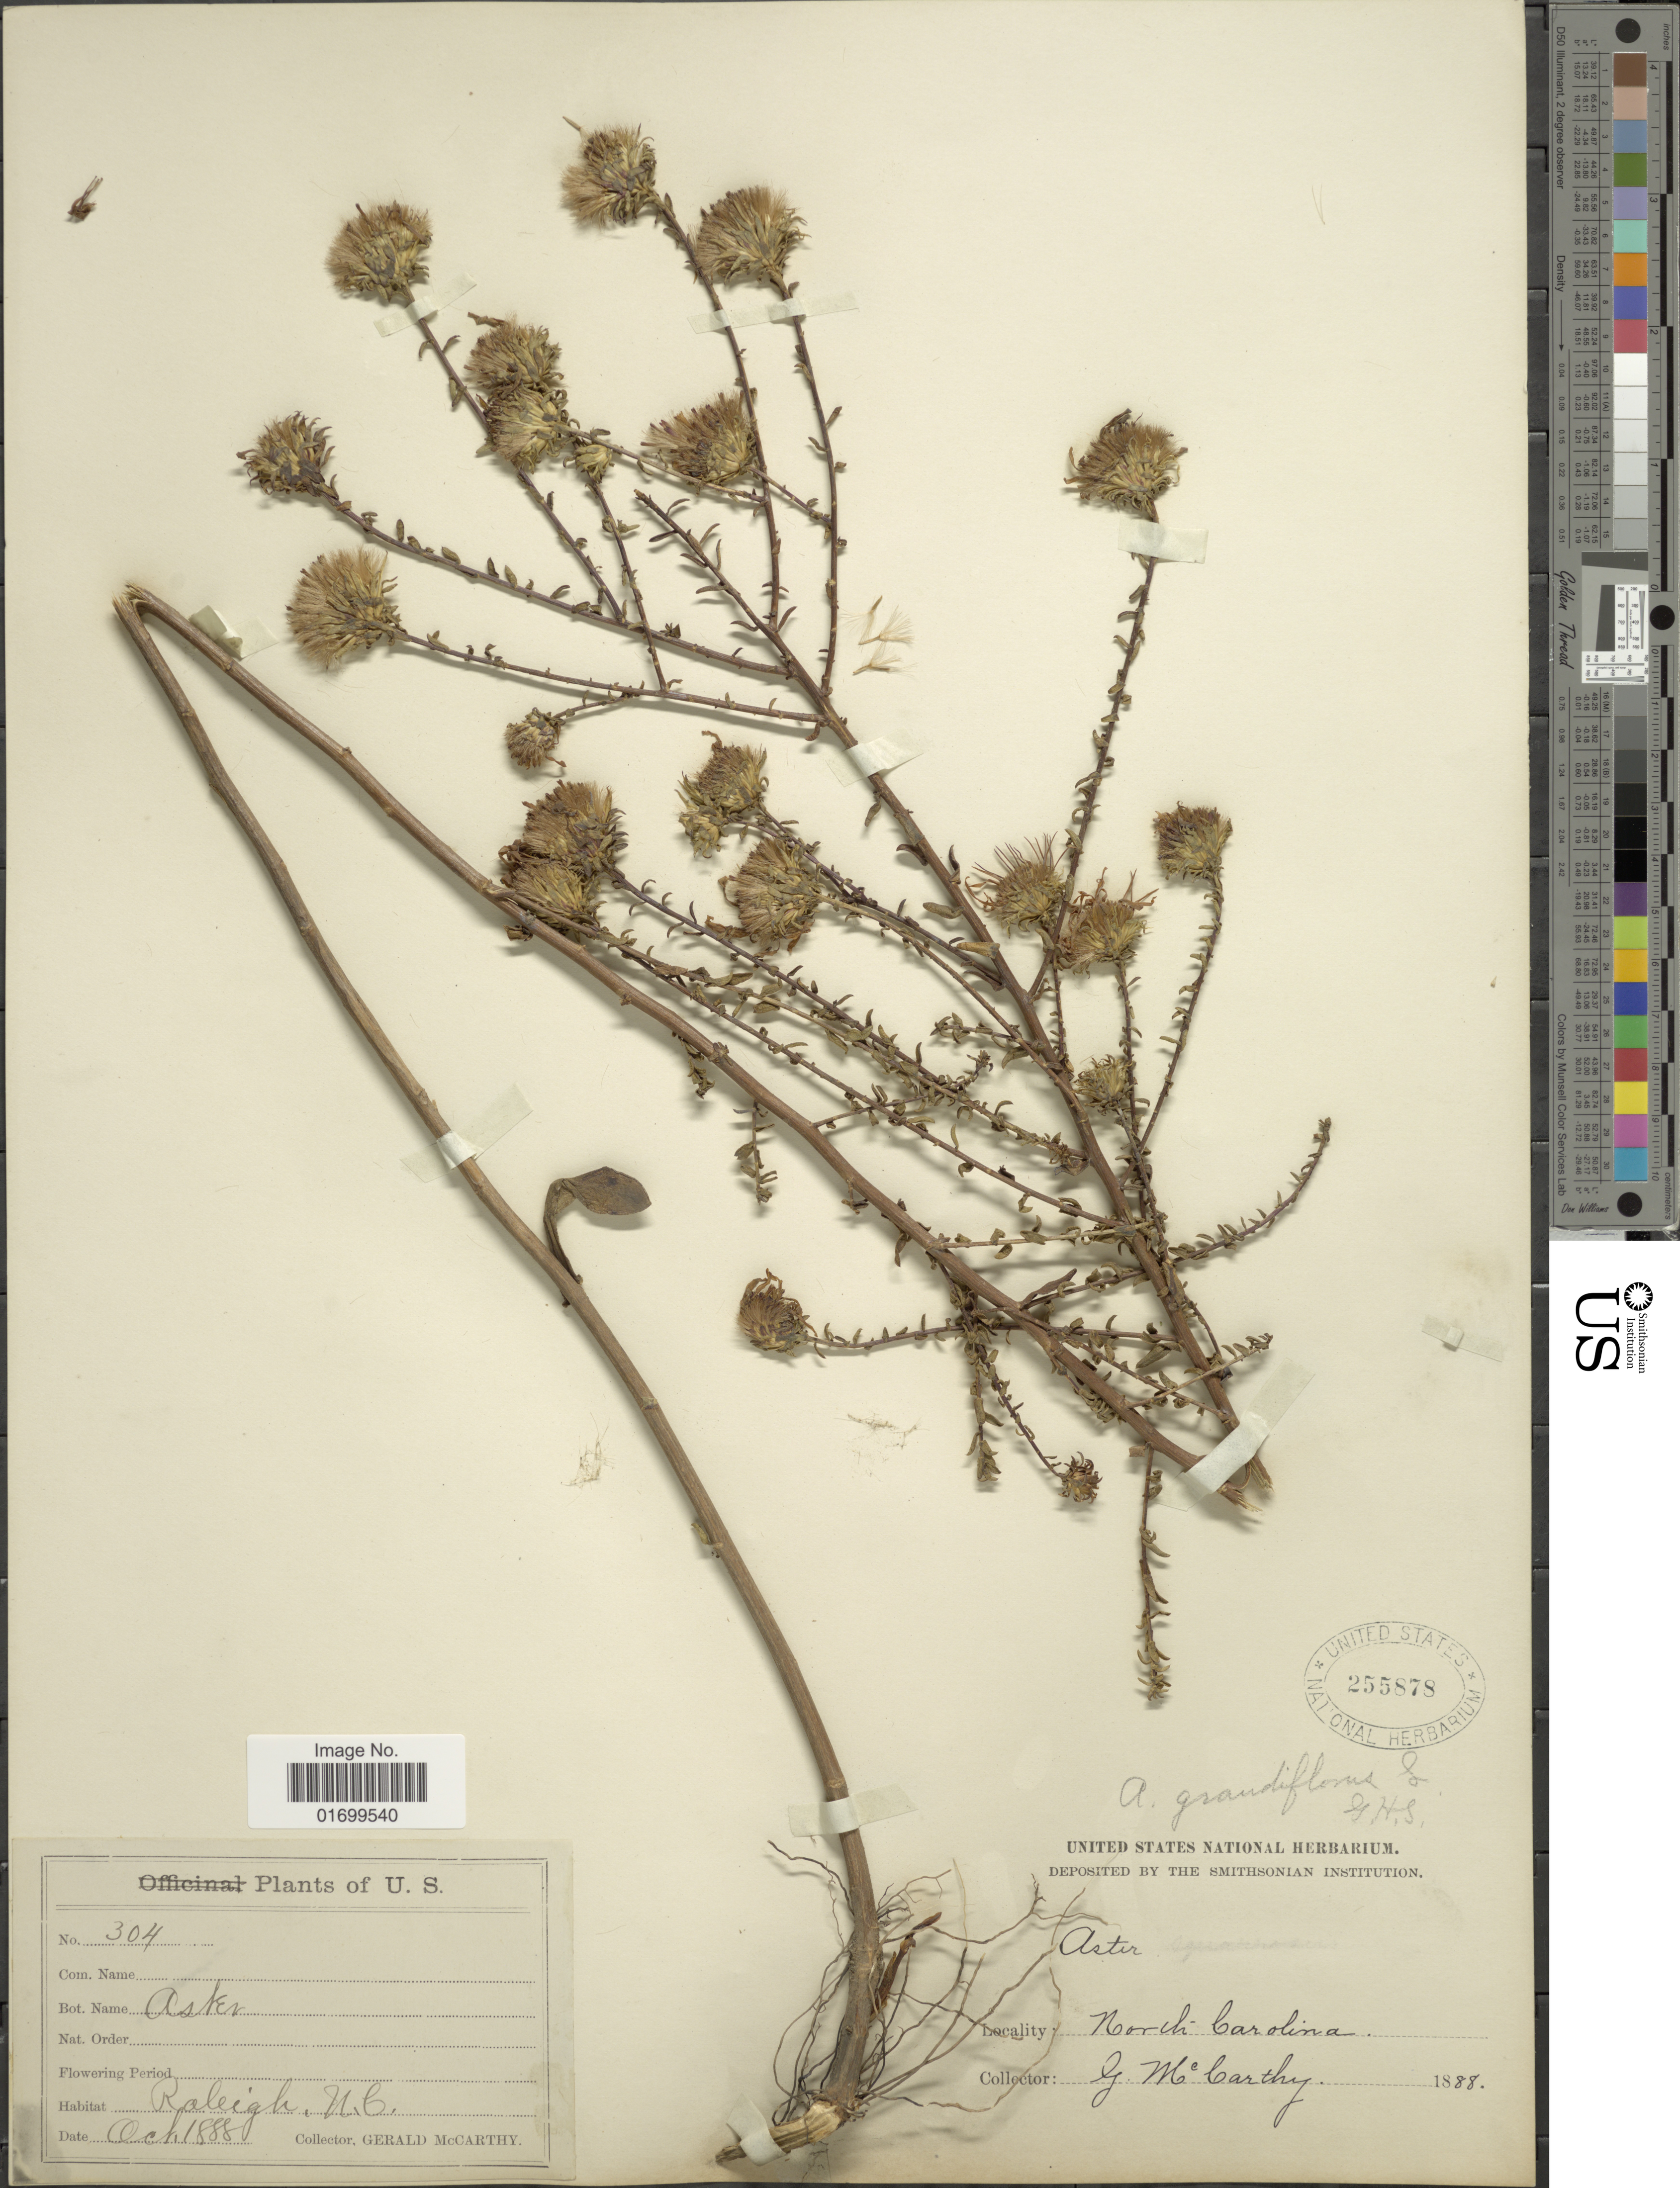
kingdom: Plantae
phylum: Tracheophyta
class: Magnoliopsida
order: Asterales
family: Asteraceae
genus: Symphyotrichum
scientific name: Symphyotrichum grandiflorum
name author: (L.) G.L. Nesom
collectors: G. McCarthy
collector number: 304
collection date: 1888-10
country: United States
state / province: North Carolina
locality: Raleigh.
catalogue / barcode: US 255878